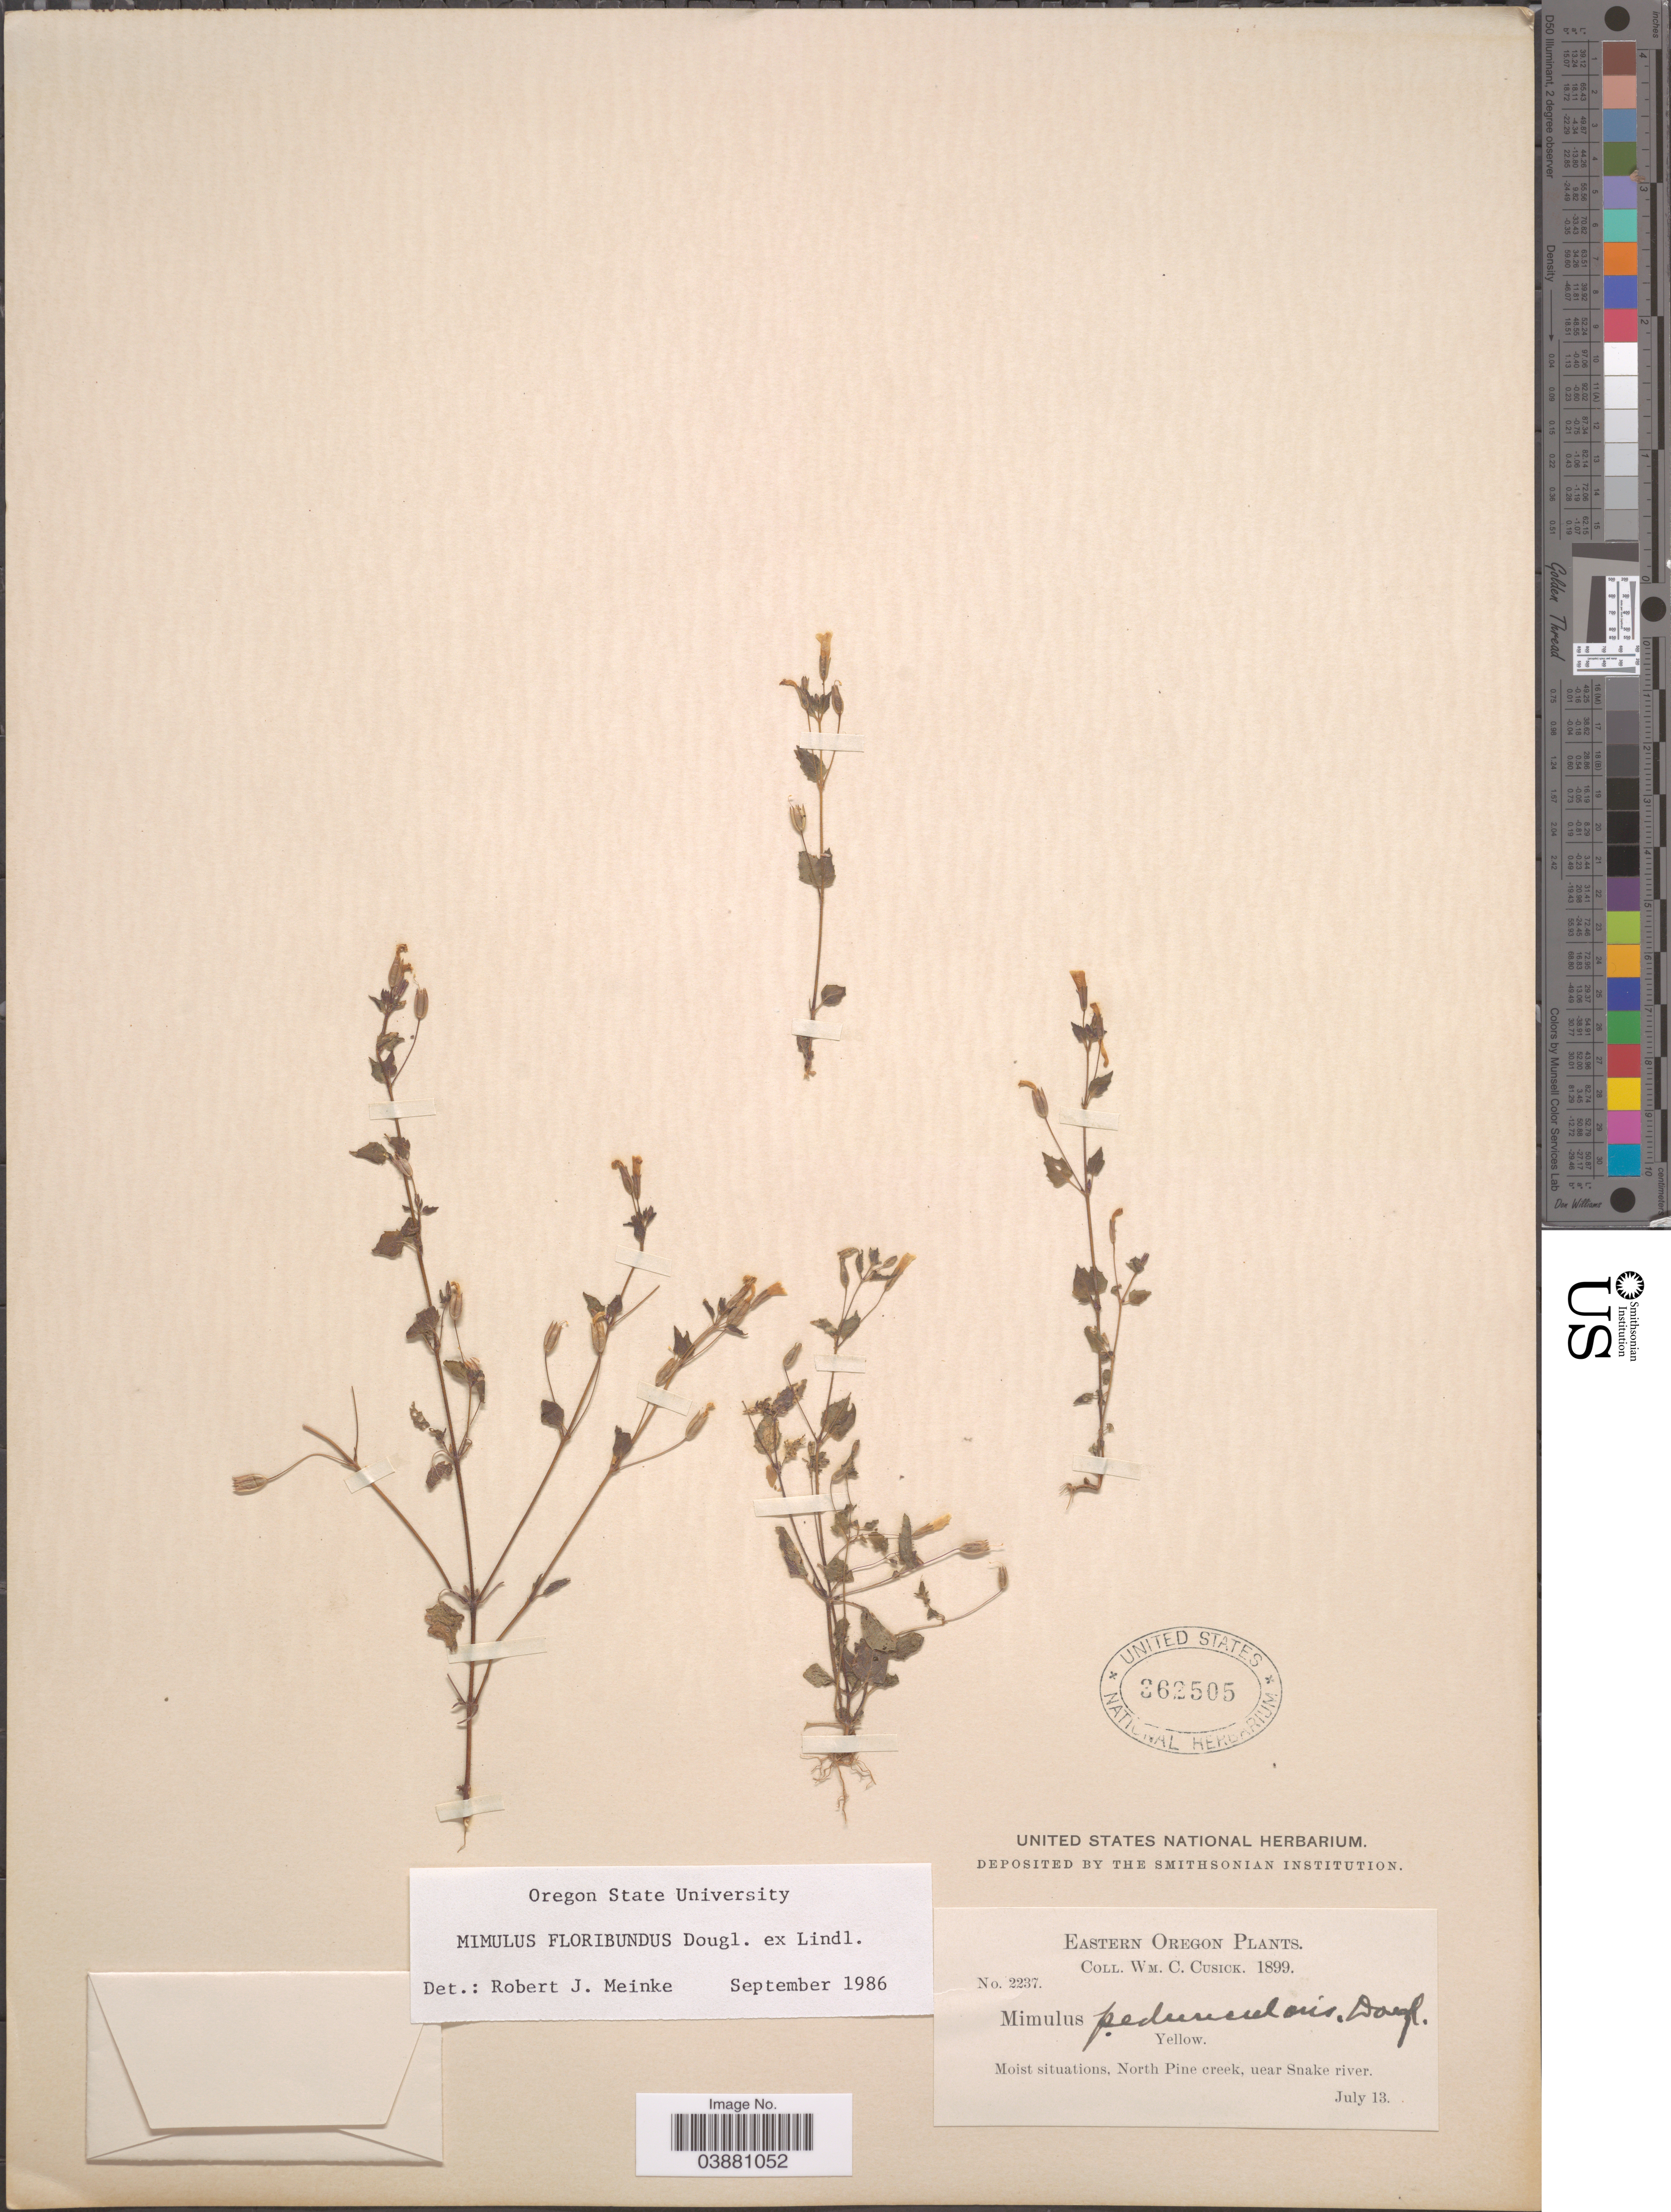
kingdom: Plantae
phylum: Tracheophyta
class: Magnoliopsida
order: Lamiales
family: Phrymaceae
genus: Mimulus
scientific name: Mimulus floribundus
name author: Douglas ex Lindl.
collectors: W. C. Cusick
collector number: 2237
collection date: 1899-07-13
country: United States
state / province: Oregon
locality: Eastern Oregon. North Pine creek, uear Snake river.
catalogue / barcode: US 362505